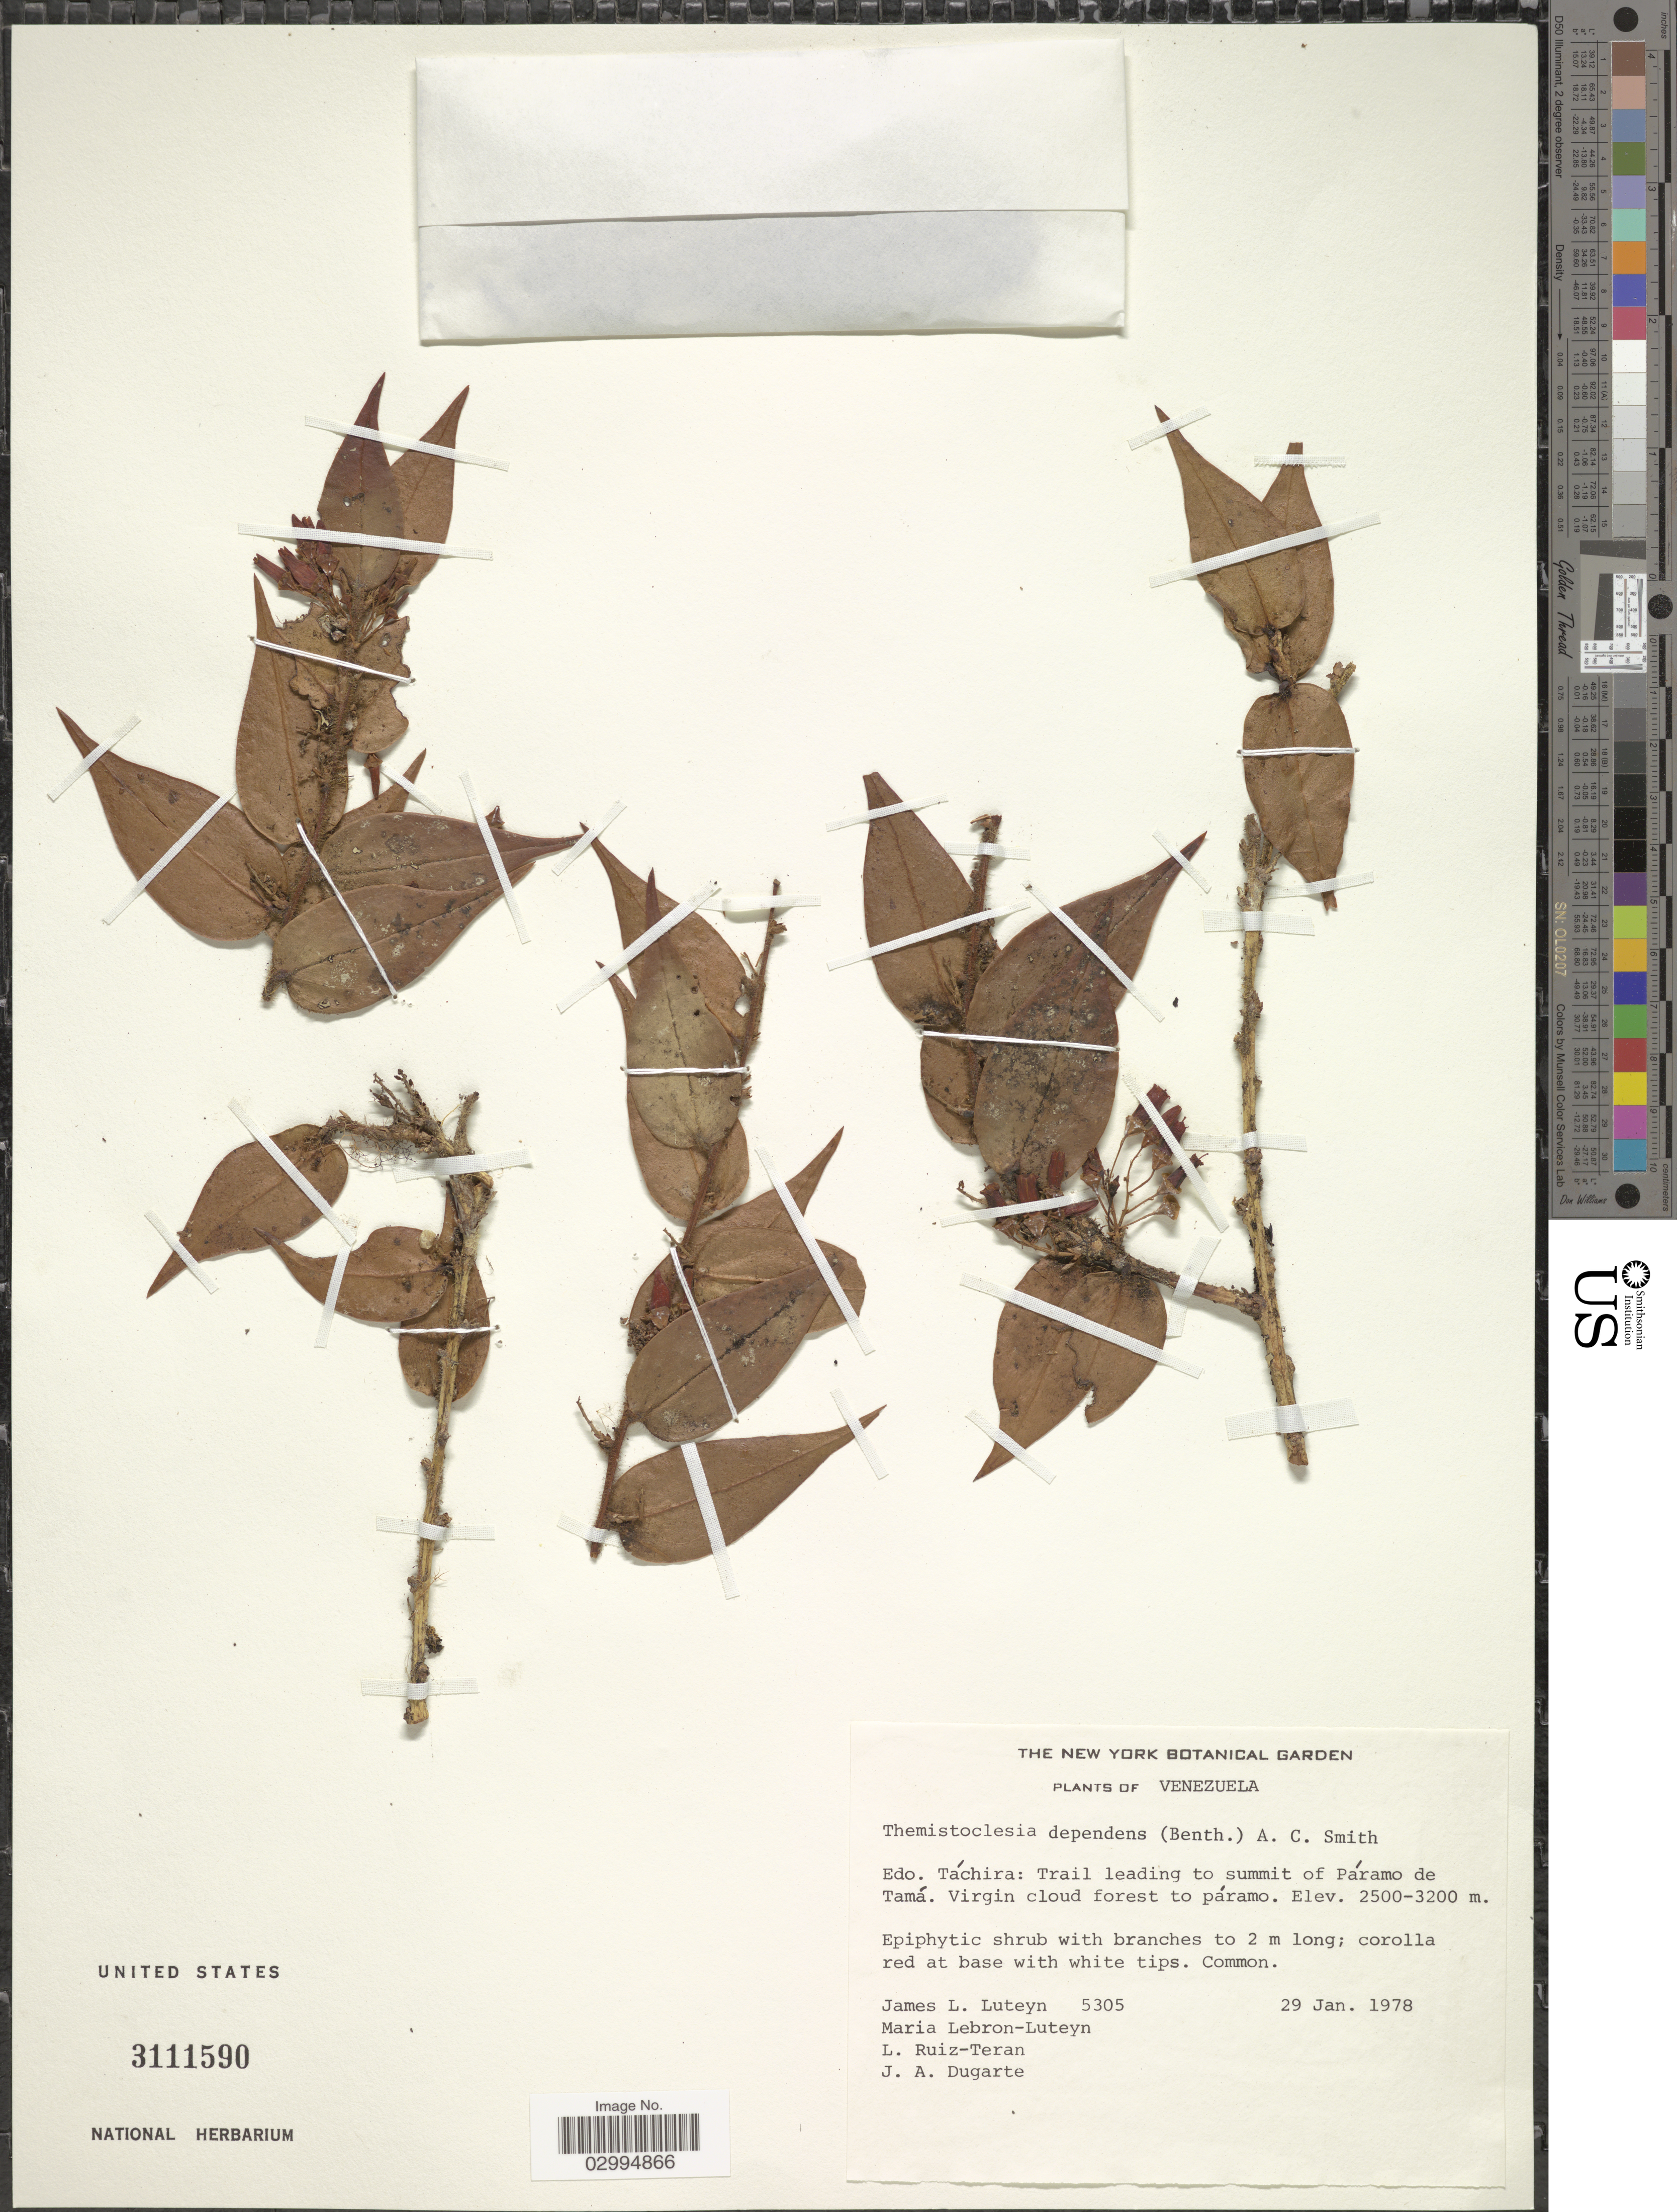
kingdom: Plantae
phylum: Tracheophyta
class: Magnoliopsida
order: Ericales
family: Ericaceae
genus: Themistoclesia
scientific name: Themistoclesia dependens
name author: (Benth.) A.C. Sm.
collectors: J. Luteyn, M. L. Lebrón-Luteyn, L. E. Ruíz-Terán & J. Dugarte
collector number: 5305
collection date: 1978-01-29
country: Venezuela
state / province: Tachira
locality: Trail leading to summit of Páramo de Tamá. Virgin cloud forest to páramo.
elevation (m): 2500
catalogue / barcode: US 3111590